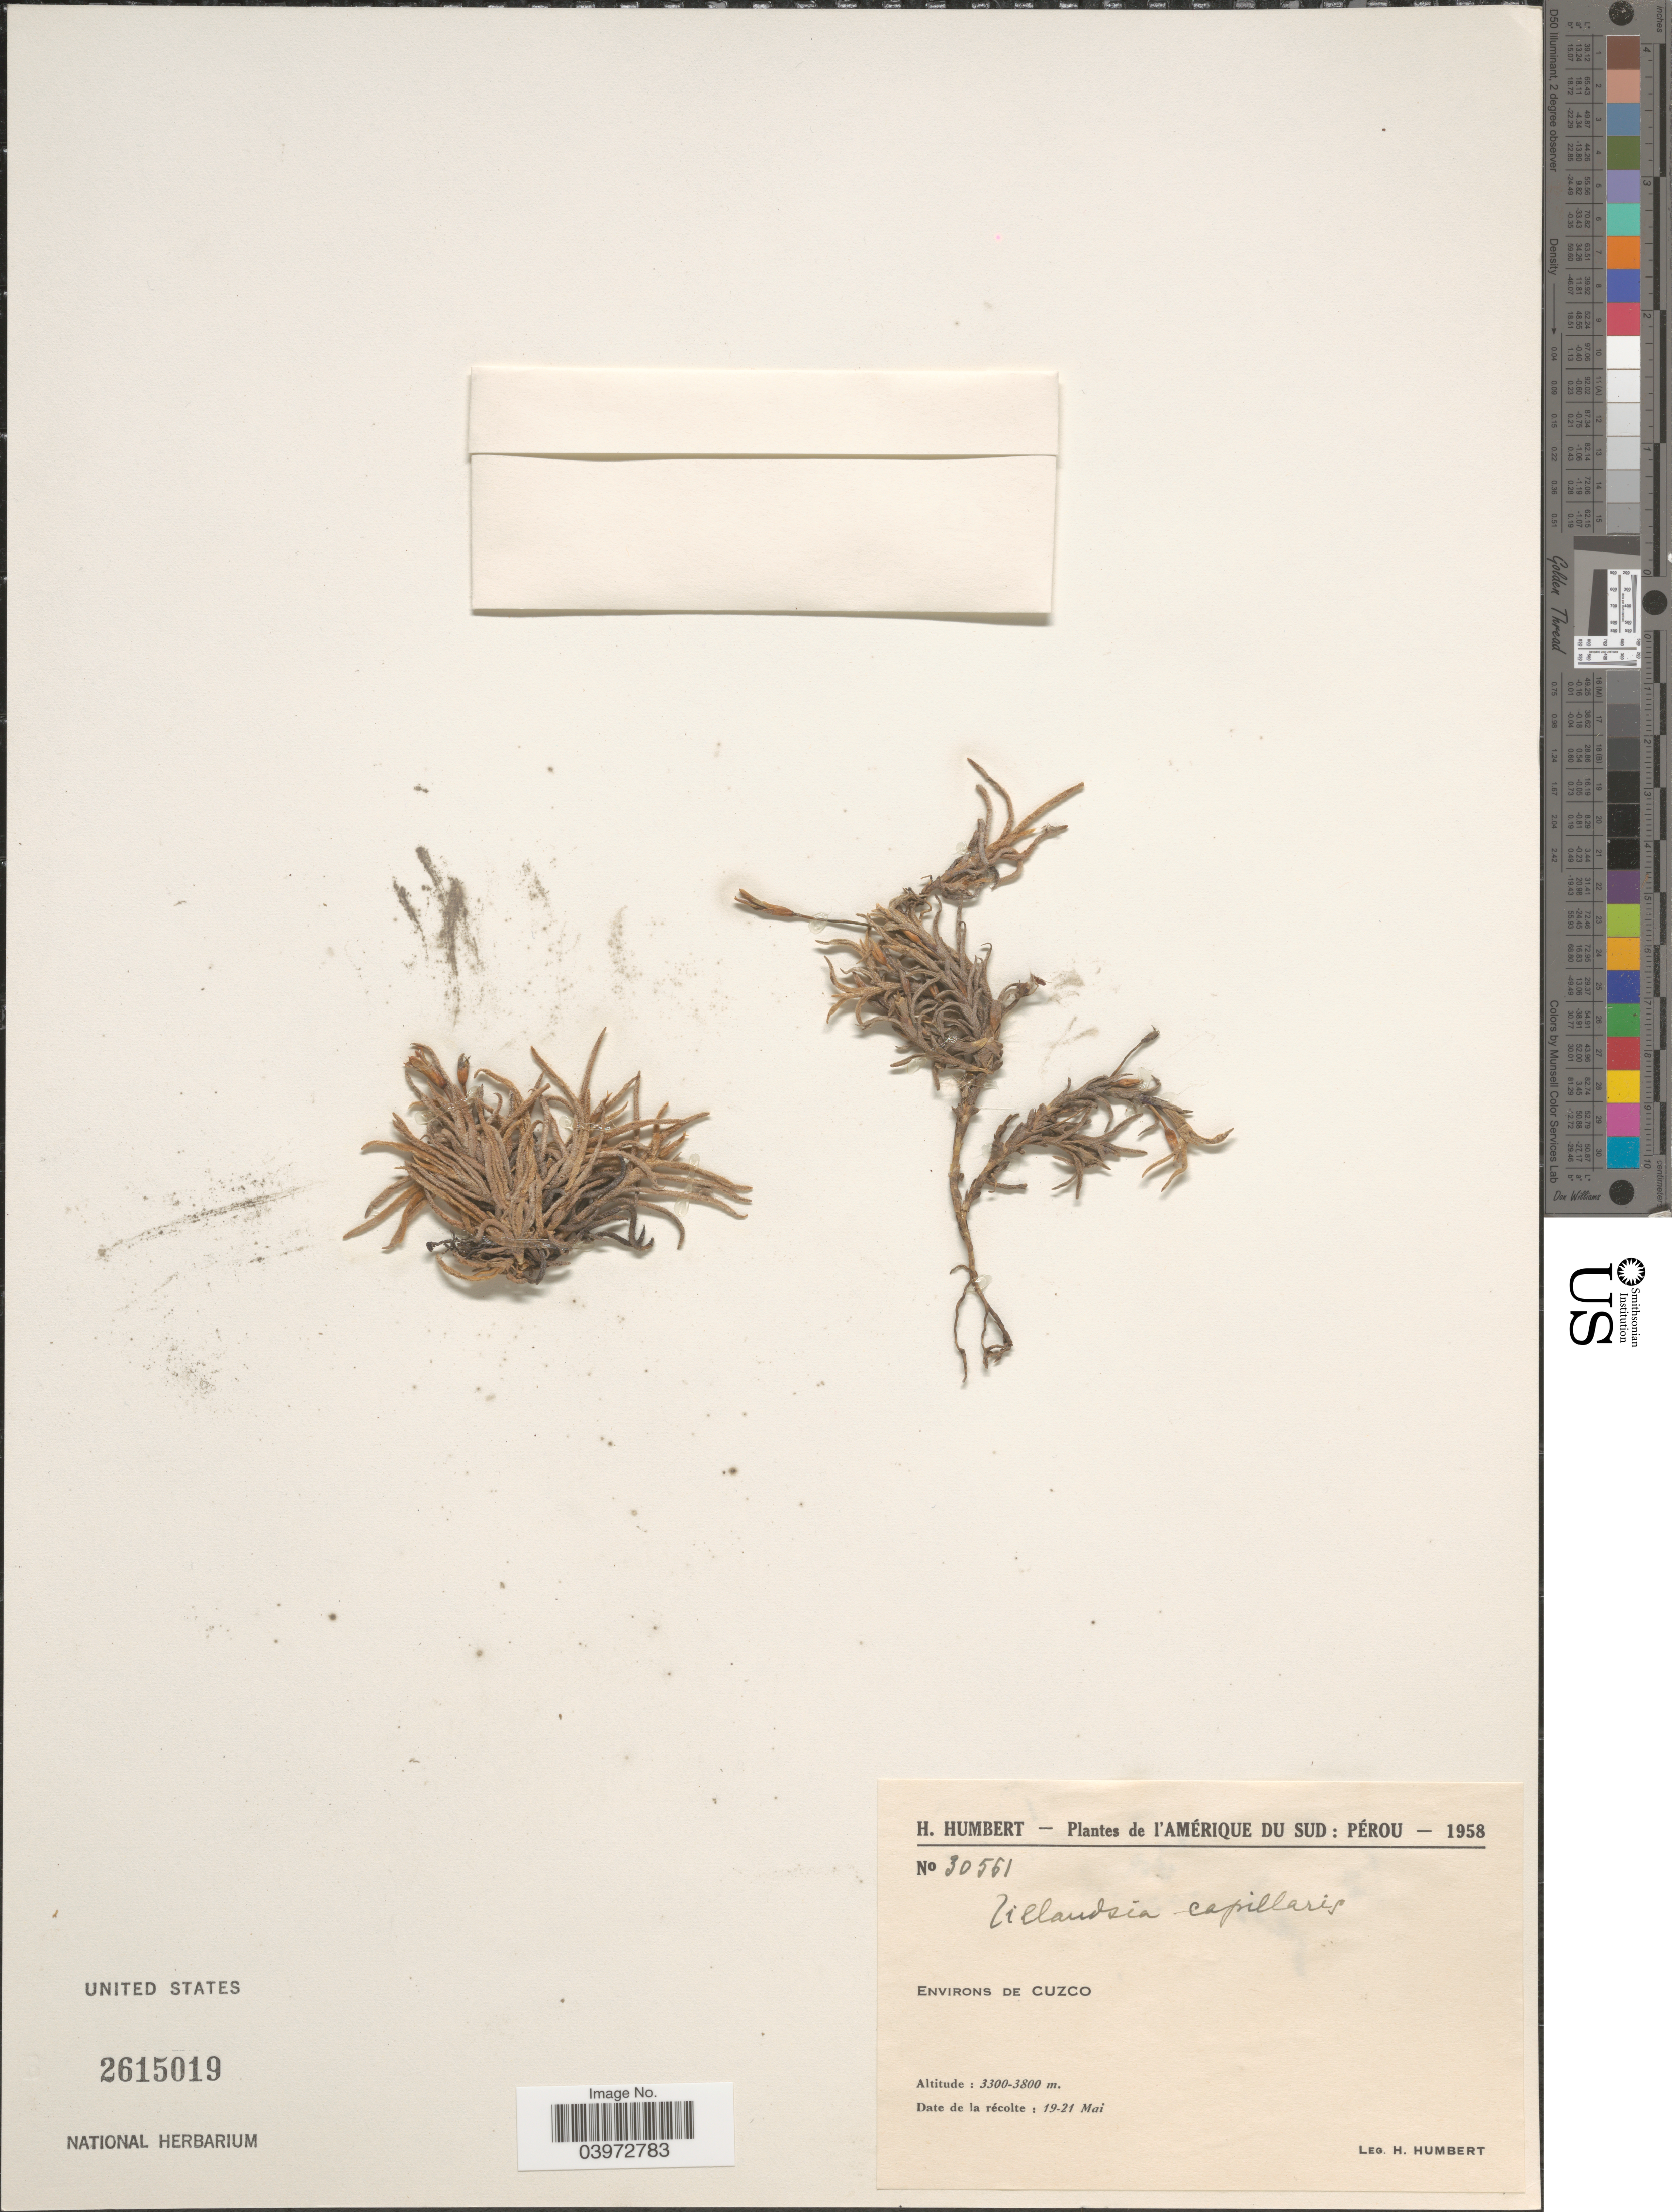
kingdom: Plantae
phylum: Tracheophyta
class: Liliopsida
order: Poales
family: Bromeliaceae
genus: Tillandsia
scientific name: Tillandsia capillaris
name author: Ruiz & Pav.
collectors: H. Humbert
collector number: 30551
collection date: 1958-05-19/1958-05-21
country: Peru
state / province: Cusco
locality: Environs de Cuzco.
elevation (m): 3300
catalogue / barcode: US 2615019